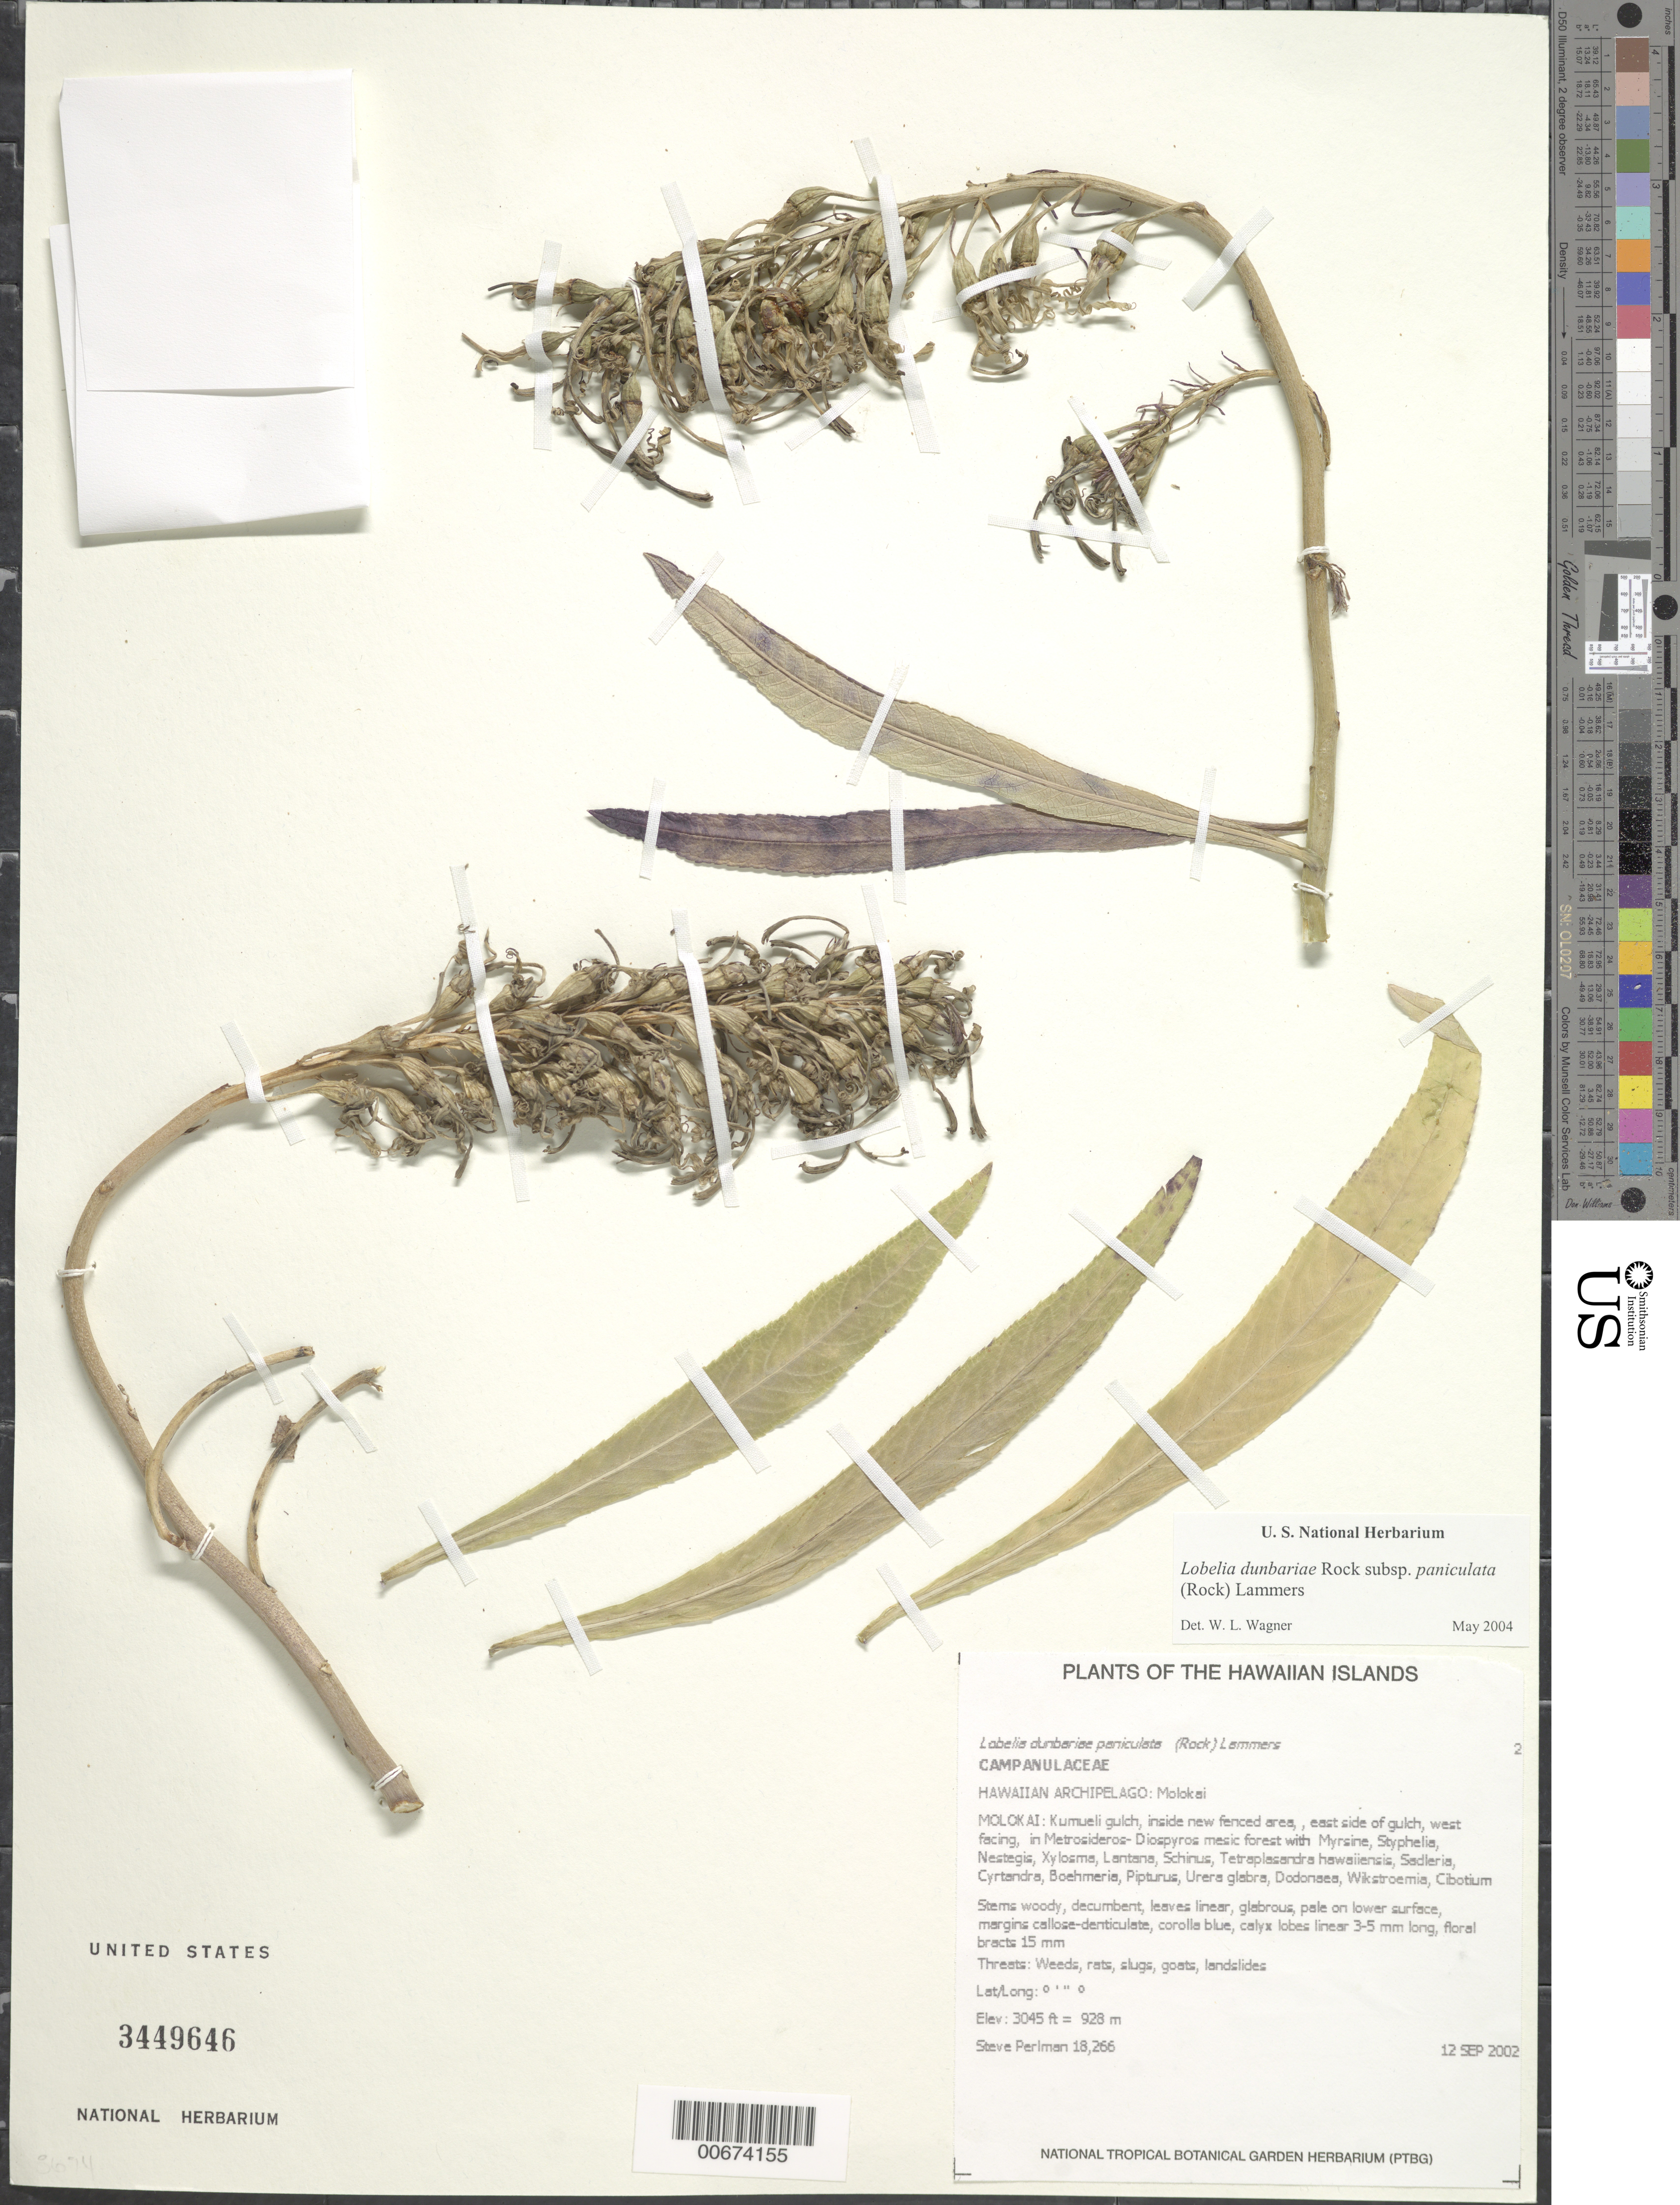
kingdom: Plantae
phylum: Tracheophyta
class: Magnoliopsida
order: Asterales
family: Campanulaceae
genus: Lobelia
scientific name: Lobelia dunbariae subsp. paniculata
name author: (Rock) Lammers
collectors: S. P. Perlman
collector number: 18266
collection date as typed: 12 Sep 2002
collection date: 2002-09-12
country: United States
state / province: Hawaii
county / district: Maui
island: Moloka'i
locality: Kumueli Gulch, inside new fenced area, east side of gulch, west facing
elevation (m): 928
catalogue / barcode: US 3449646